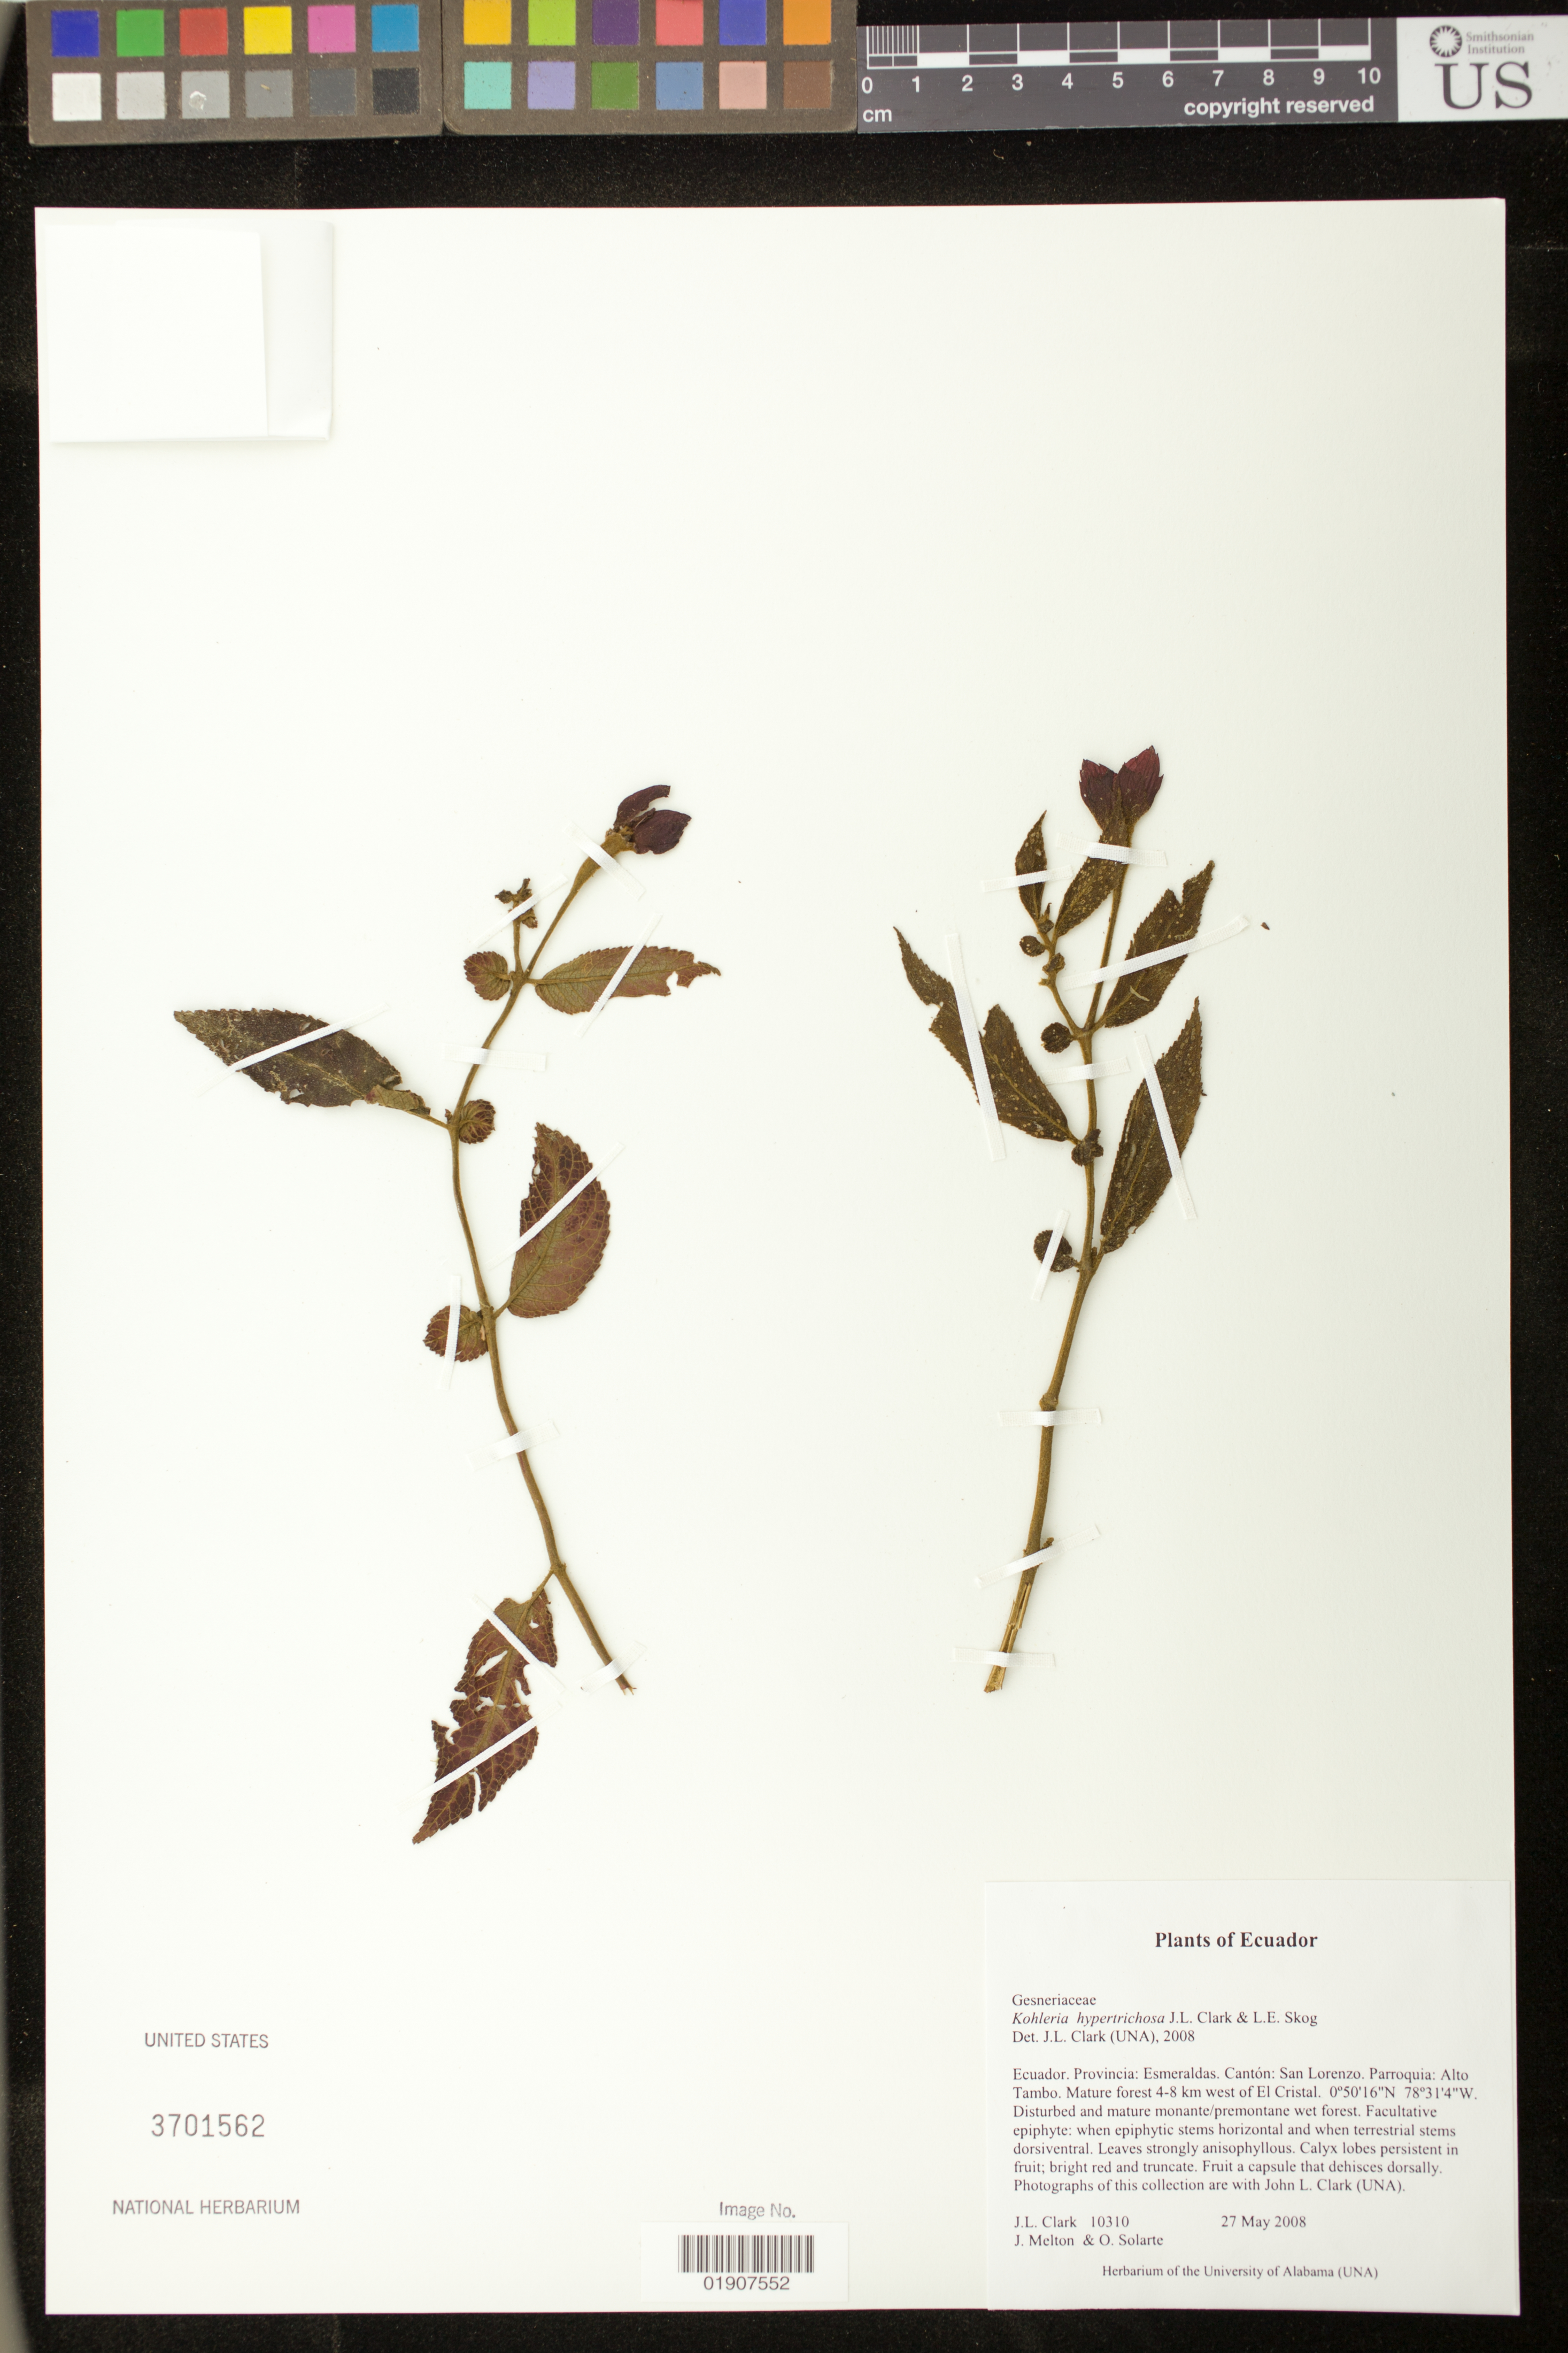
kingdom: Plantae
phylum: Tracheophyta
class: Magnoliopsida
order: Lamiales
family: Gesneriaceae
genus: Kohleria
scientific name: Kohleria hypertrichosa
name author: J.L. Clark & L.E. Skog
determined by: Clark, J. L., (SEL), The Marie Selby Botanical Garden (UNITED STATES)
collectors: J. L. Clark, J. Melton & O. Solarte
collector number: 10310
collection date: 2008-05-27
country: Ecuador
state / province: Esmeraldas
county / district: San Lorenzo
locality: Provincia: Esmeraldas. Cantón: San Lorenzo. Parroquia: Alto Tambo. Mature forest 4-8 km west of El Cristal.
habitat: Disturbed and mature monante/premontane wet forest.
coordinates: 0 50 16 N, 78 31 4 W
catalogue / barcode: US 3701562